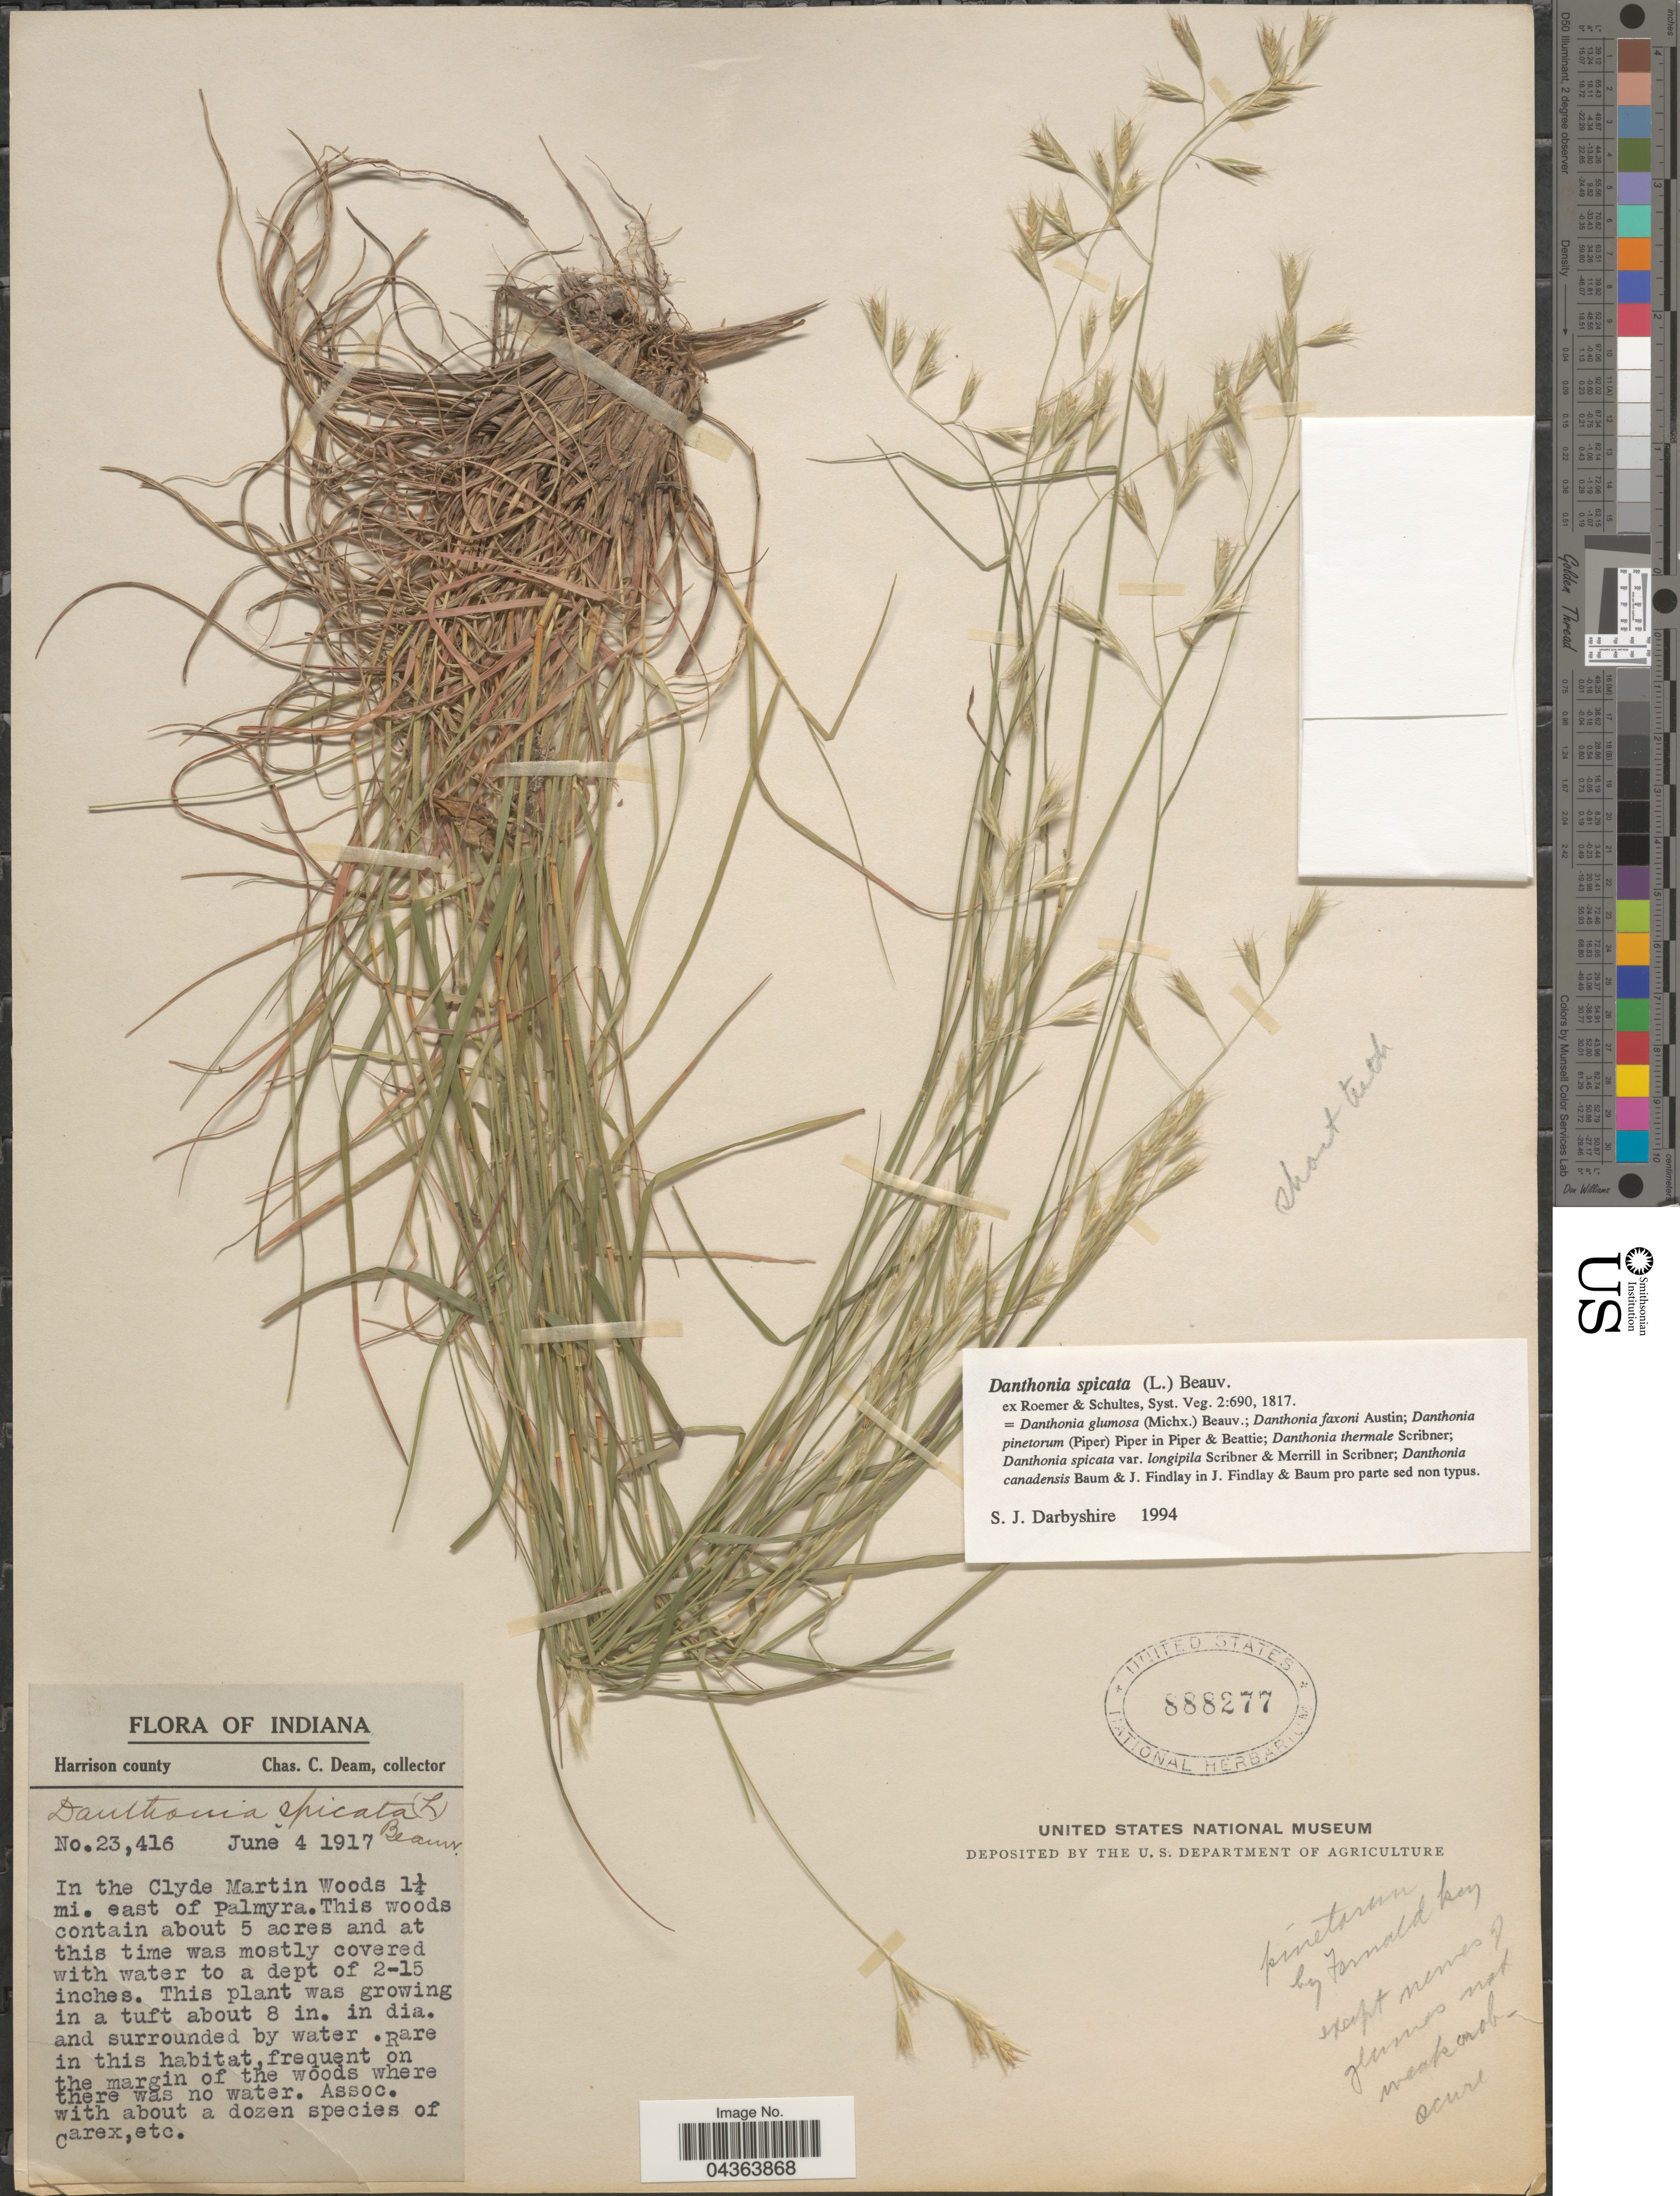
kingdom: Plantae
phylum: Tracheophyta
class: Liliopsida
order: Poales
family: Poaceae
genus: Danthonia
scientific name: Danthonia spicata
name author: (L.) P. Beauv. ex Roem. & Schult.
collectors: C. C. Deam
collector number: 23416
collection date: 1917-06-04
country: United States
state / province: Indiana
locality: Harrison county. In the Clyde Martin Woods 1¼ mi. east of Palmyra.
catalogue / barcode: US 888277